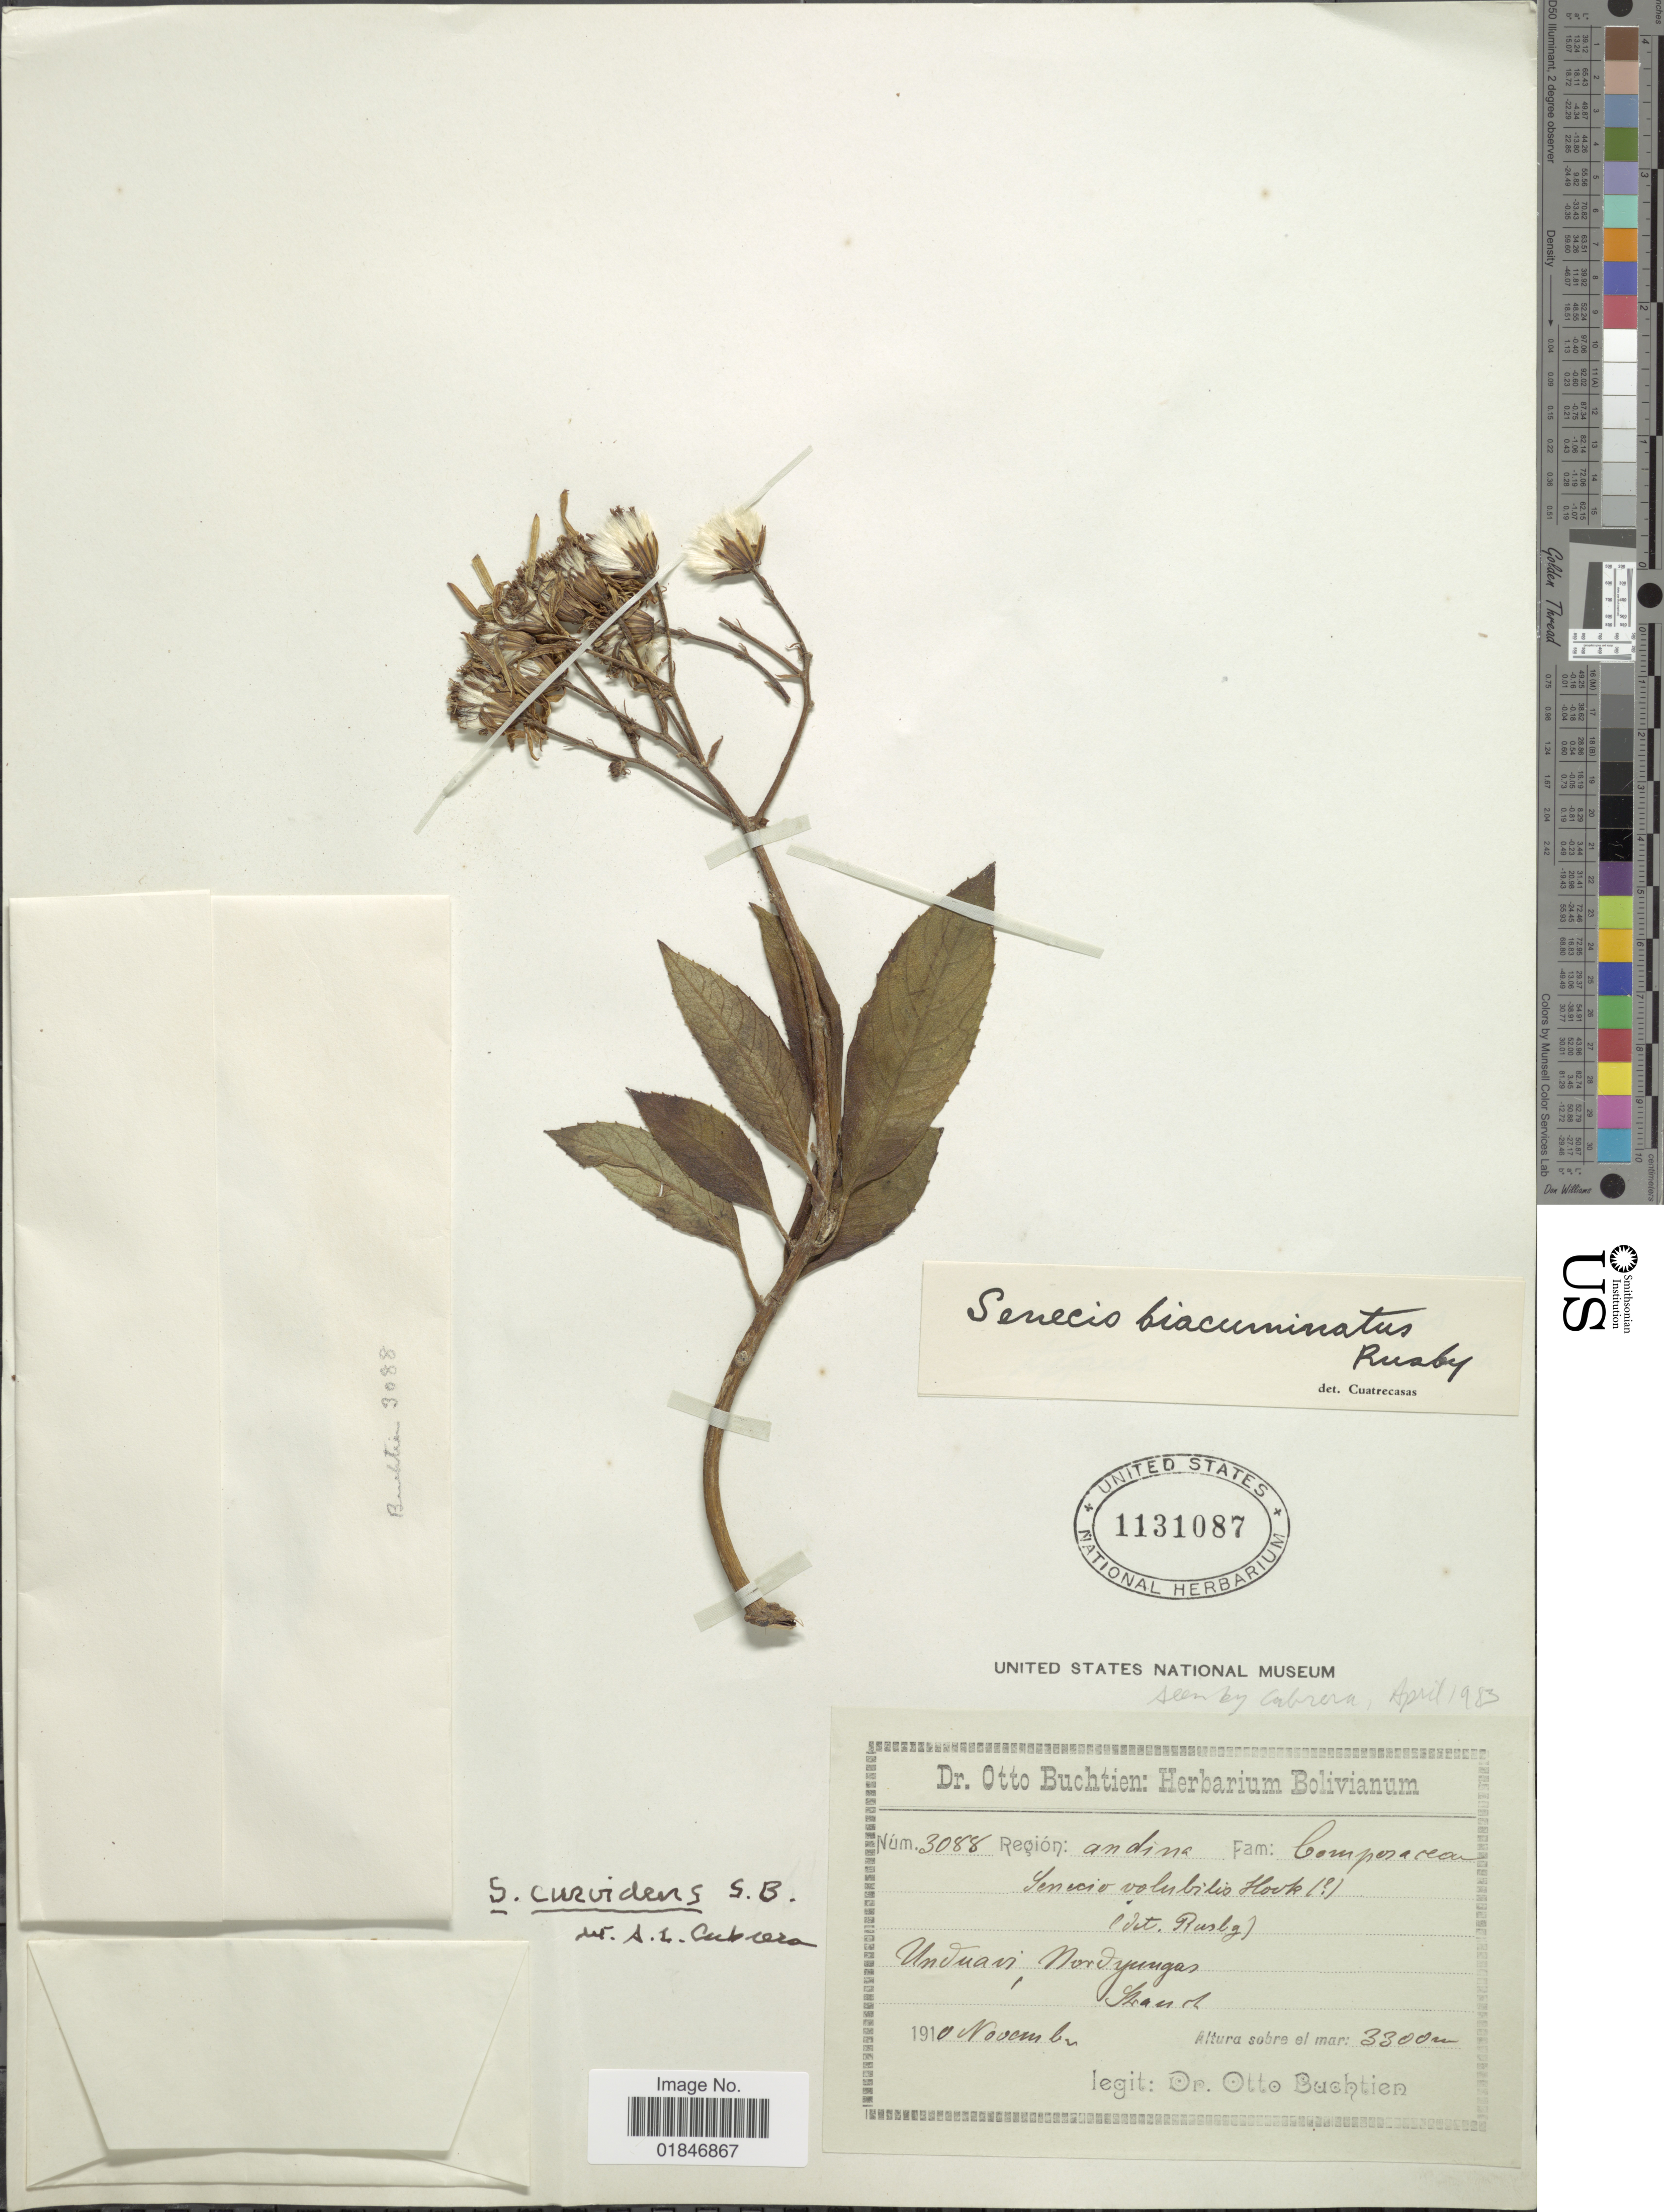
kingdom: Plantae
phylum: Tracheophyta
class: Magnoliopsida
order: Asterales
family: Asteraceae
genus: Dendrophorbium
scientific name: Dendrophorbium curvidens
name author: (Sch. Bip. ex Klatt) C. Jeffrey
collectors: O. Buchtien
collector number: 3088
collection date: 1910-11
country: Bolivia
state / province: La Paz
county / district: Nor Yungas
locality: Unduavi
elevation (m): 3300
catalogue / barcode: US 1131087